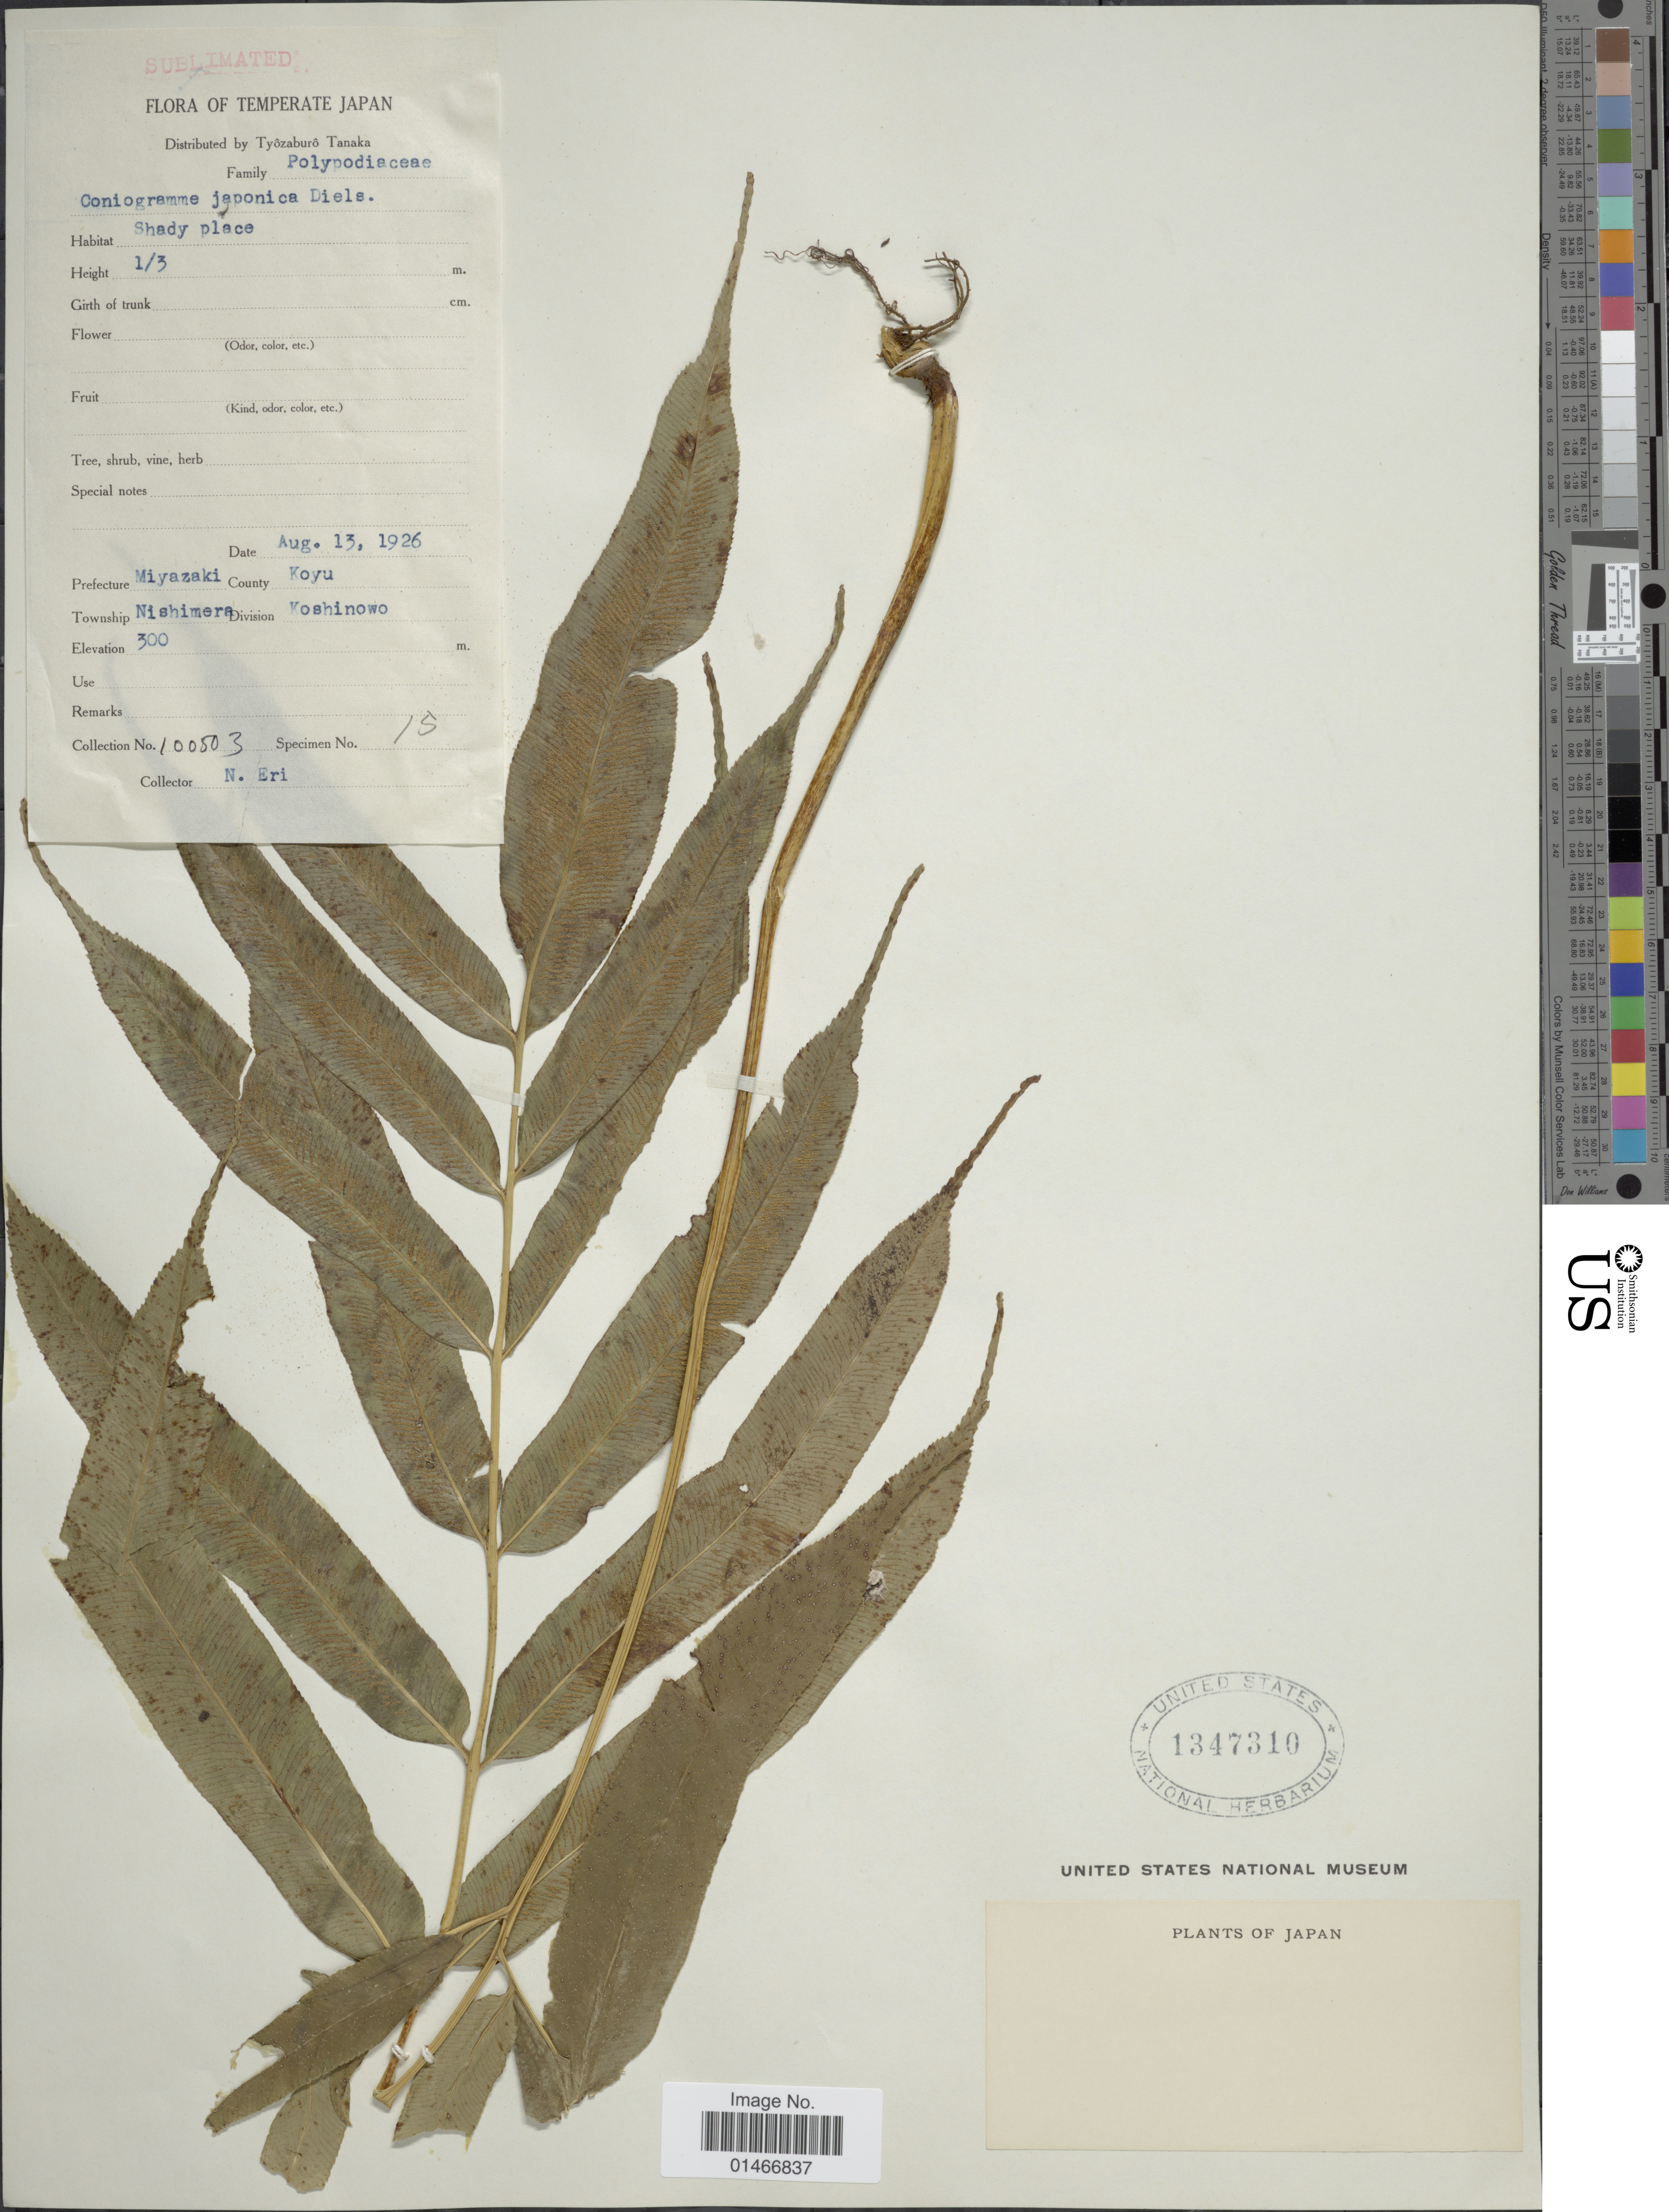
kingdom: Plantae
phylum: Tracheophyta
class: Polypodiopsida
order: Polypodiales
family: Pteridaceae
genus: Coniogramme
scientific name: Coniogramme intermedia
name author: Hieron.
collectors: N. Eri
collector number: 100503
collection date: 1926-08-13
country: Japan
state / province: Miyazaki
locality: County Koyu. Township Nishimera. Division Koshinowo.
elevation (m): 300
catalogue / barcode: US 1347310